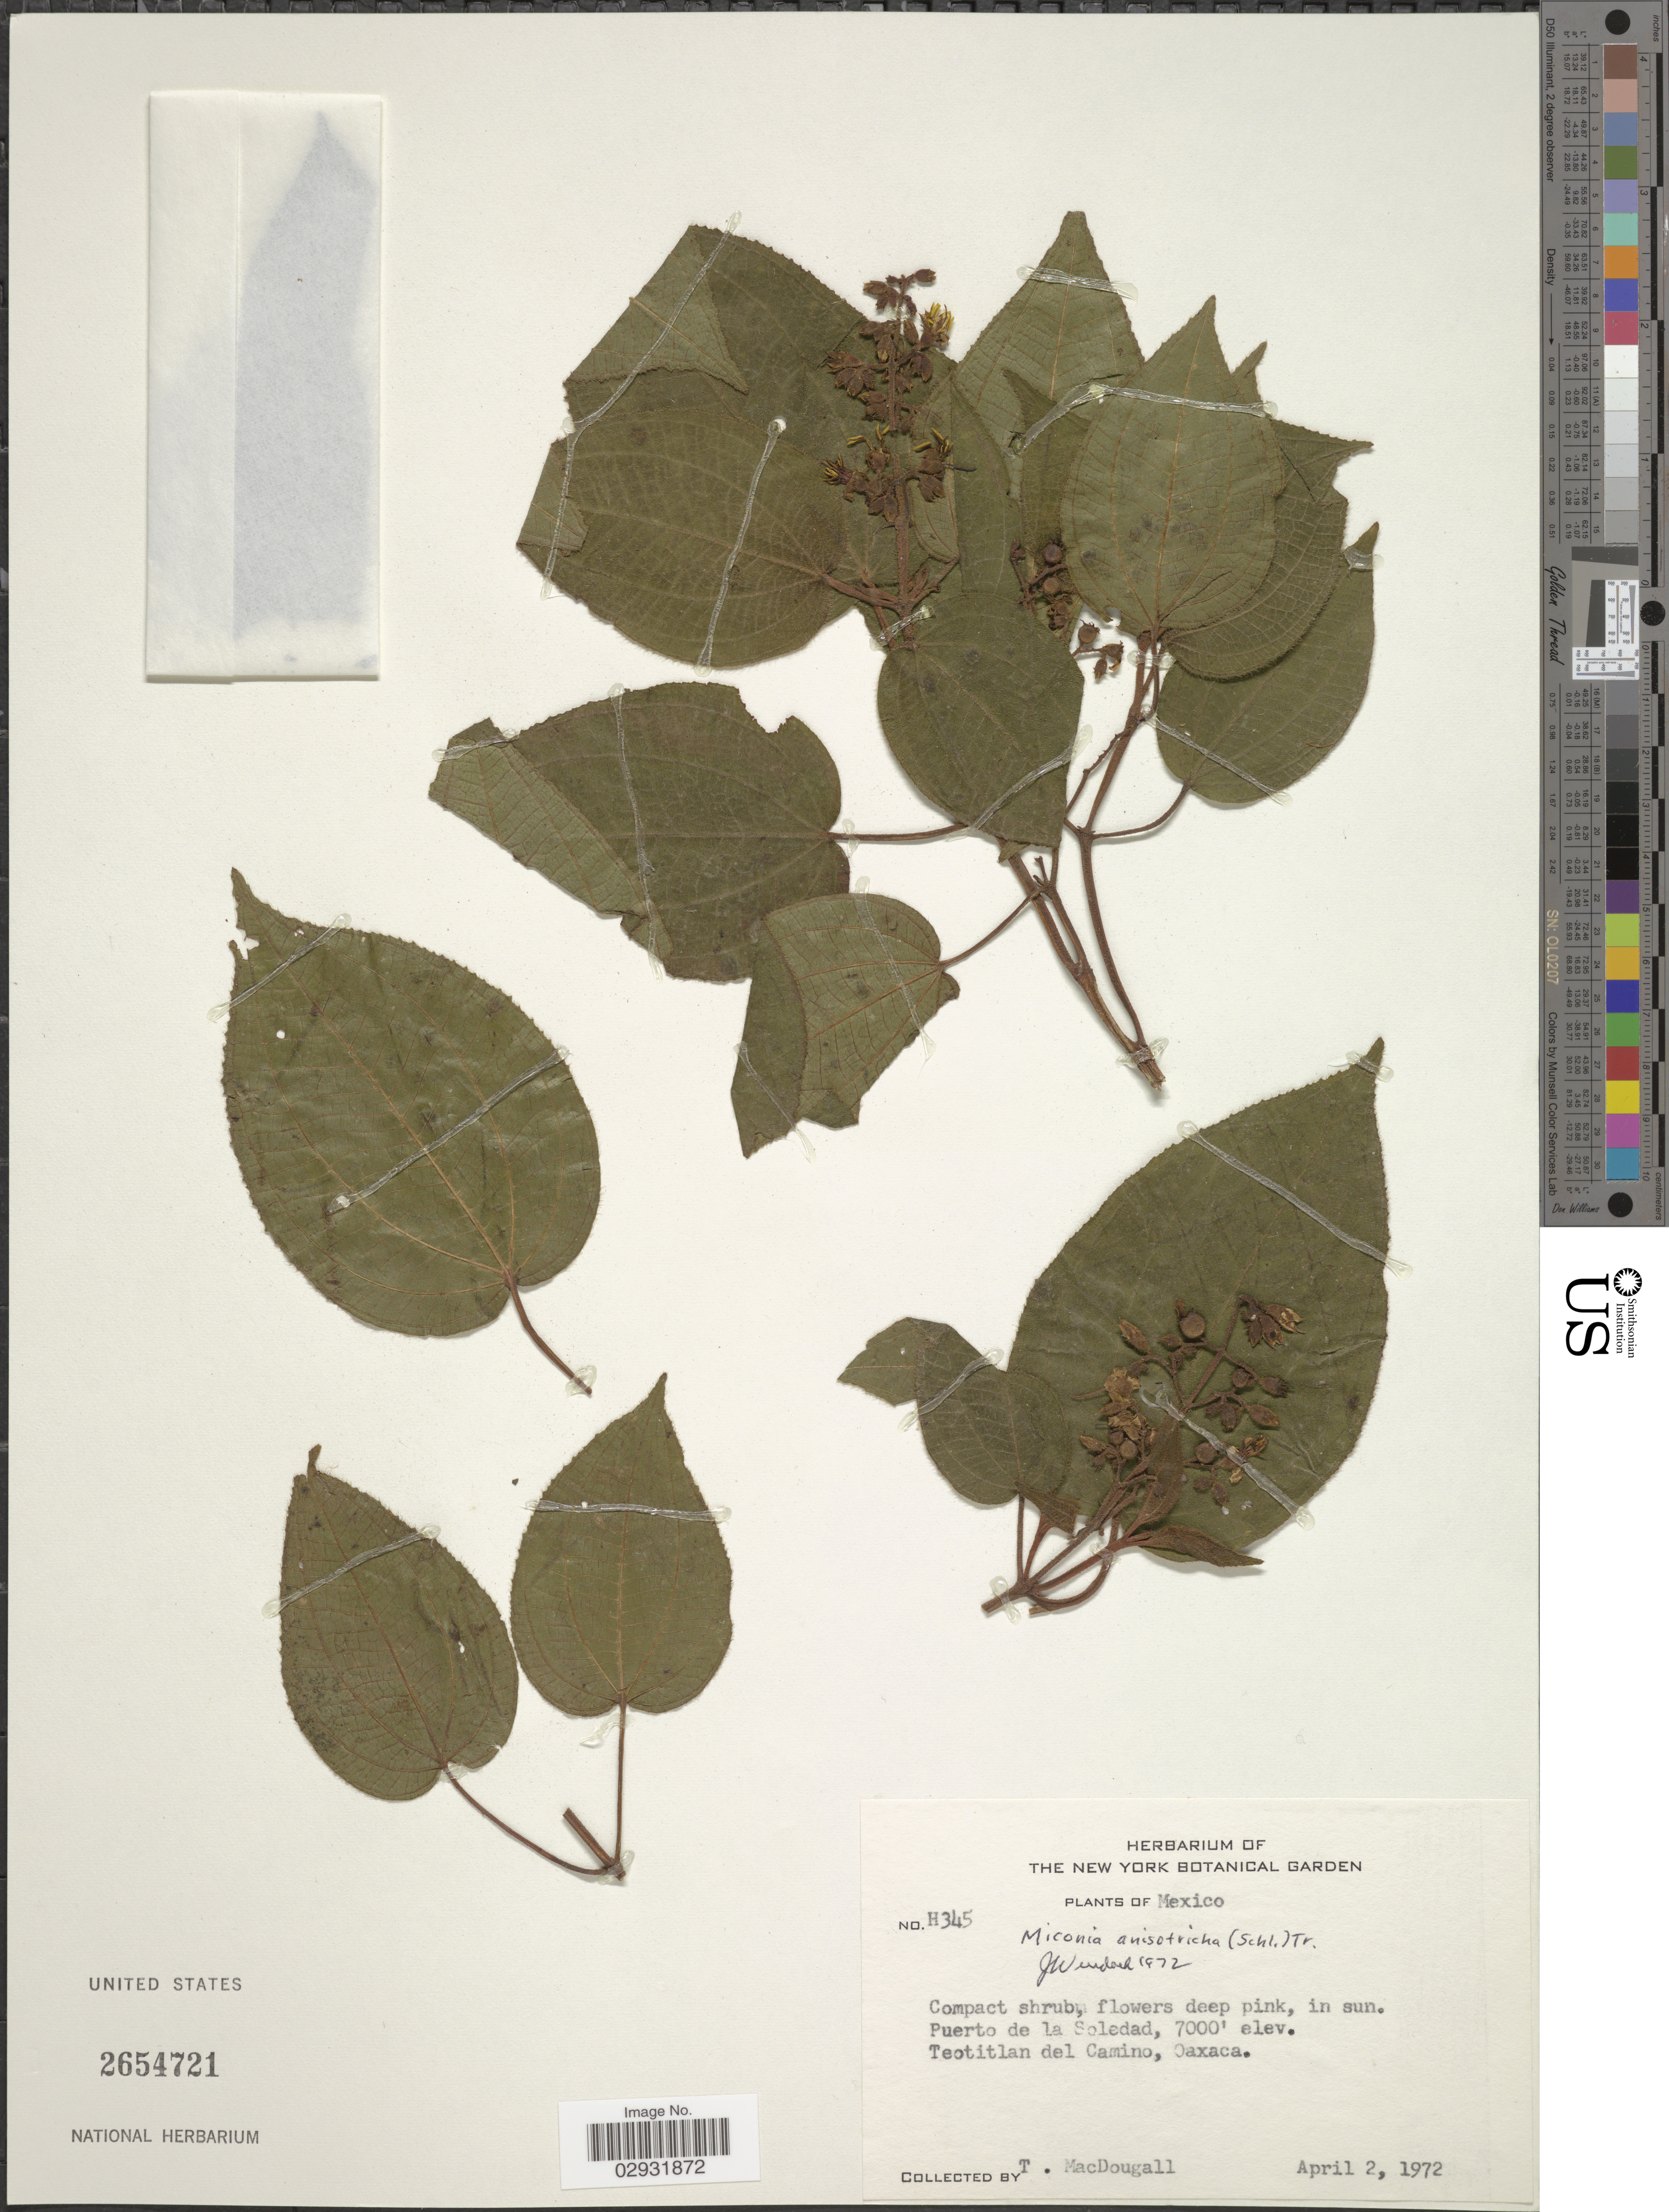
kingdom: Plantae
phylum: Tracheophyta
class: Magnoliopsida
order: Myrtales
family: Melastomataceae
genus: Miconia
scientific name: Miconia anisotricha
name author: (Schltdl.) Triana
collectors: T. B. MacDougall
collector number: H345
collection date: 1972-04-02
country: Mexico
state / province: Oaxaca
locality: Puerto de la Soledad. Teotitlan del Camino.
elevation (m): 2134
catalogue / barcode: US 2654721